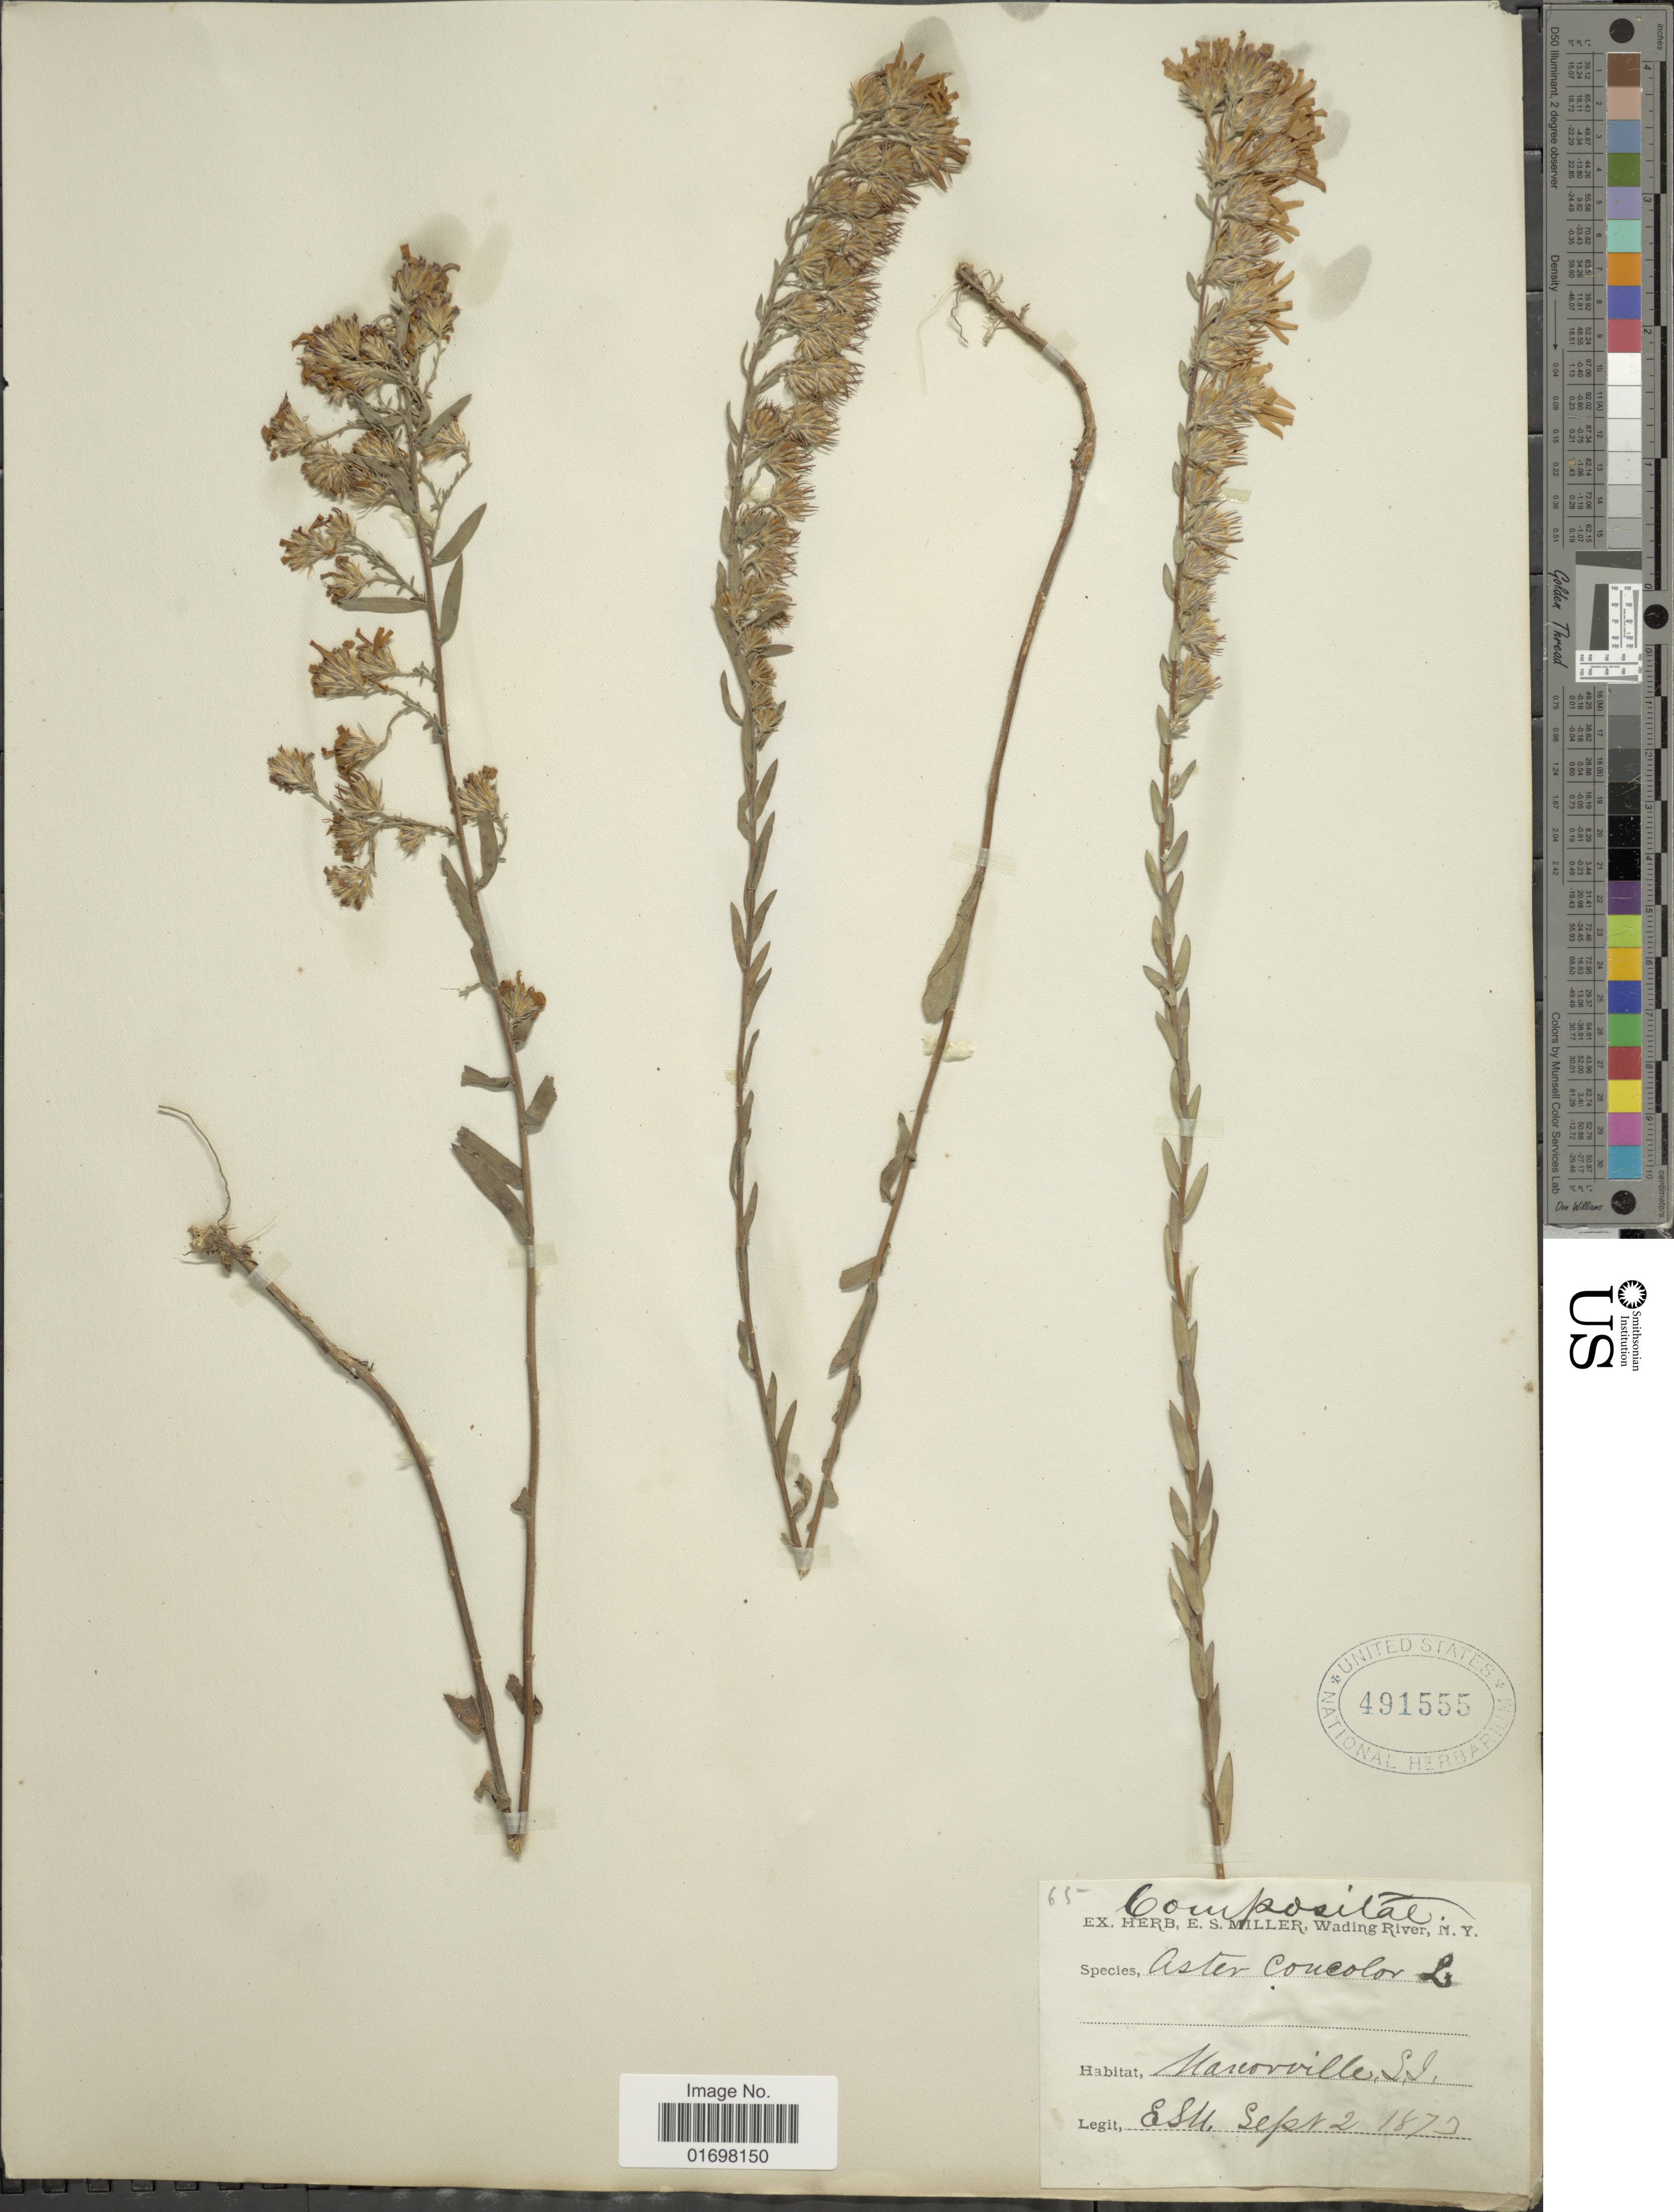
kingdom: Plantae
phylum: Tracheophyta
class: Magnoliopsida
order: Asterales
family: Asteraceae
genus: Symphyotrichum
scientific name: Symphyotrichum concolor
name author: (L.) G.L. Nesom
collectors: E. S. Miller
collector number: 65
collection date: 1893-09-02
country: United States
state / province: New York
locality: Manorville, L.I.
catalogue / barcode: US 491555